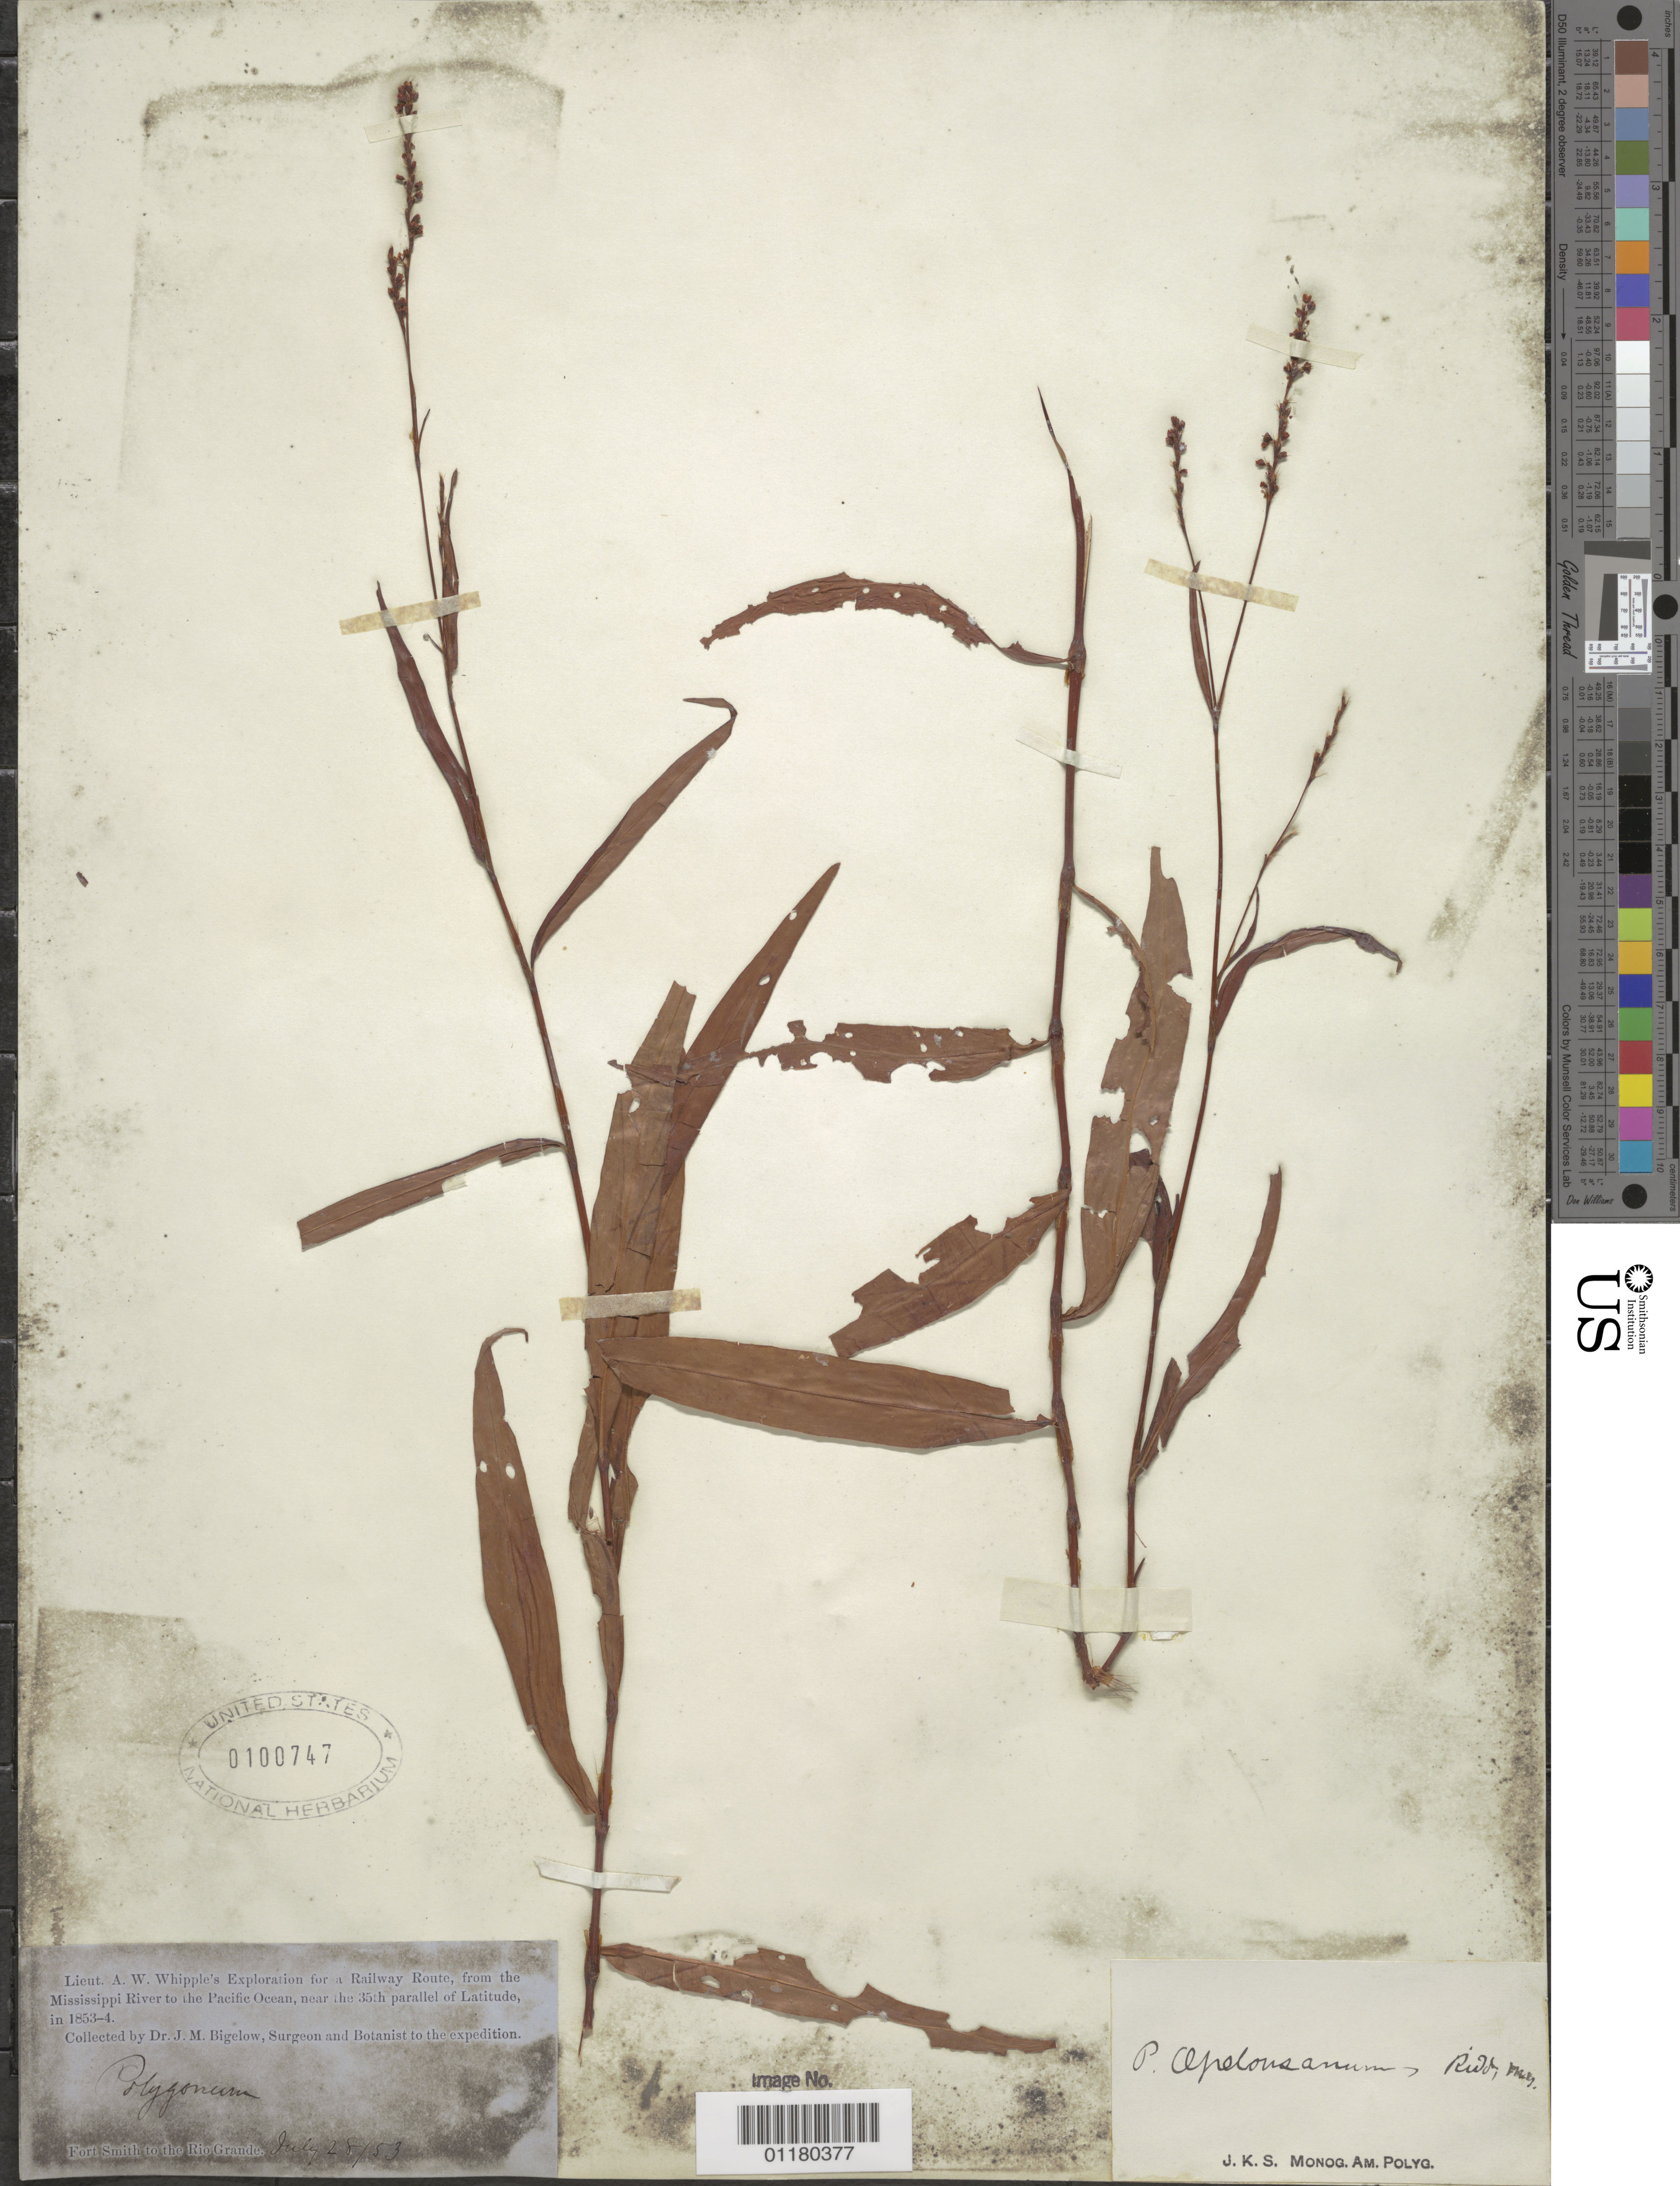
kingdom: Plantae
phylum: Tracheophyta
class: Magnoliopsida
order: Caryophyllales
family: Polygonaceae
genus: Persicaria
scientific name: Persicaria hydropiperoides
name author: (Michx.) Small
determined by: Atha, D. E.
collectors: J. M. Bigelow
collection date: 1853-07-28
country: United States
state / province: Oklahoma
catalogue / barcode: US 100747